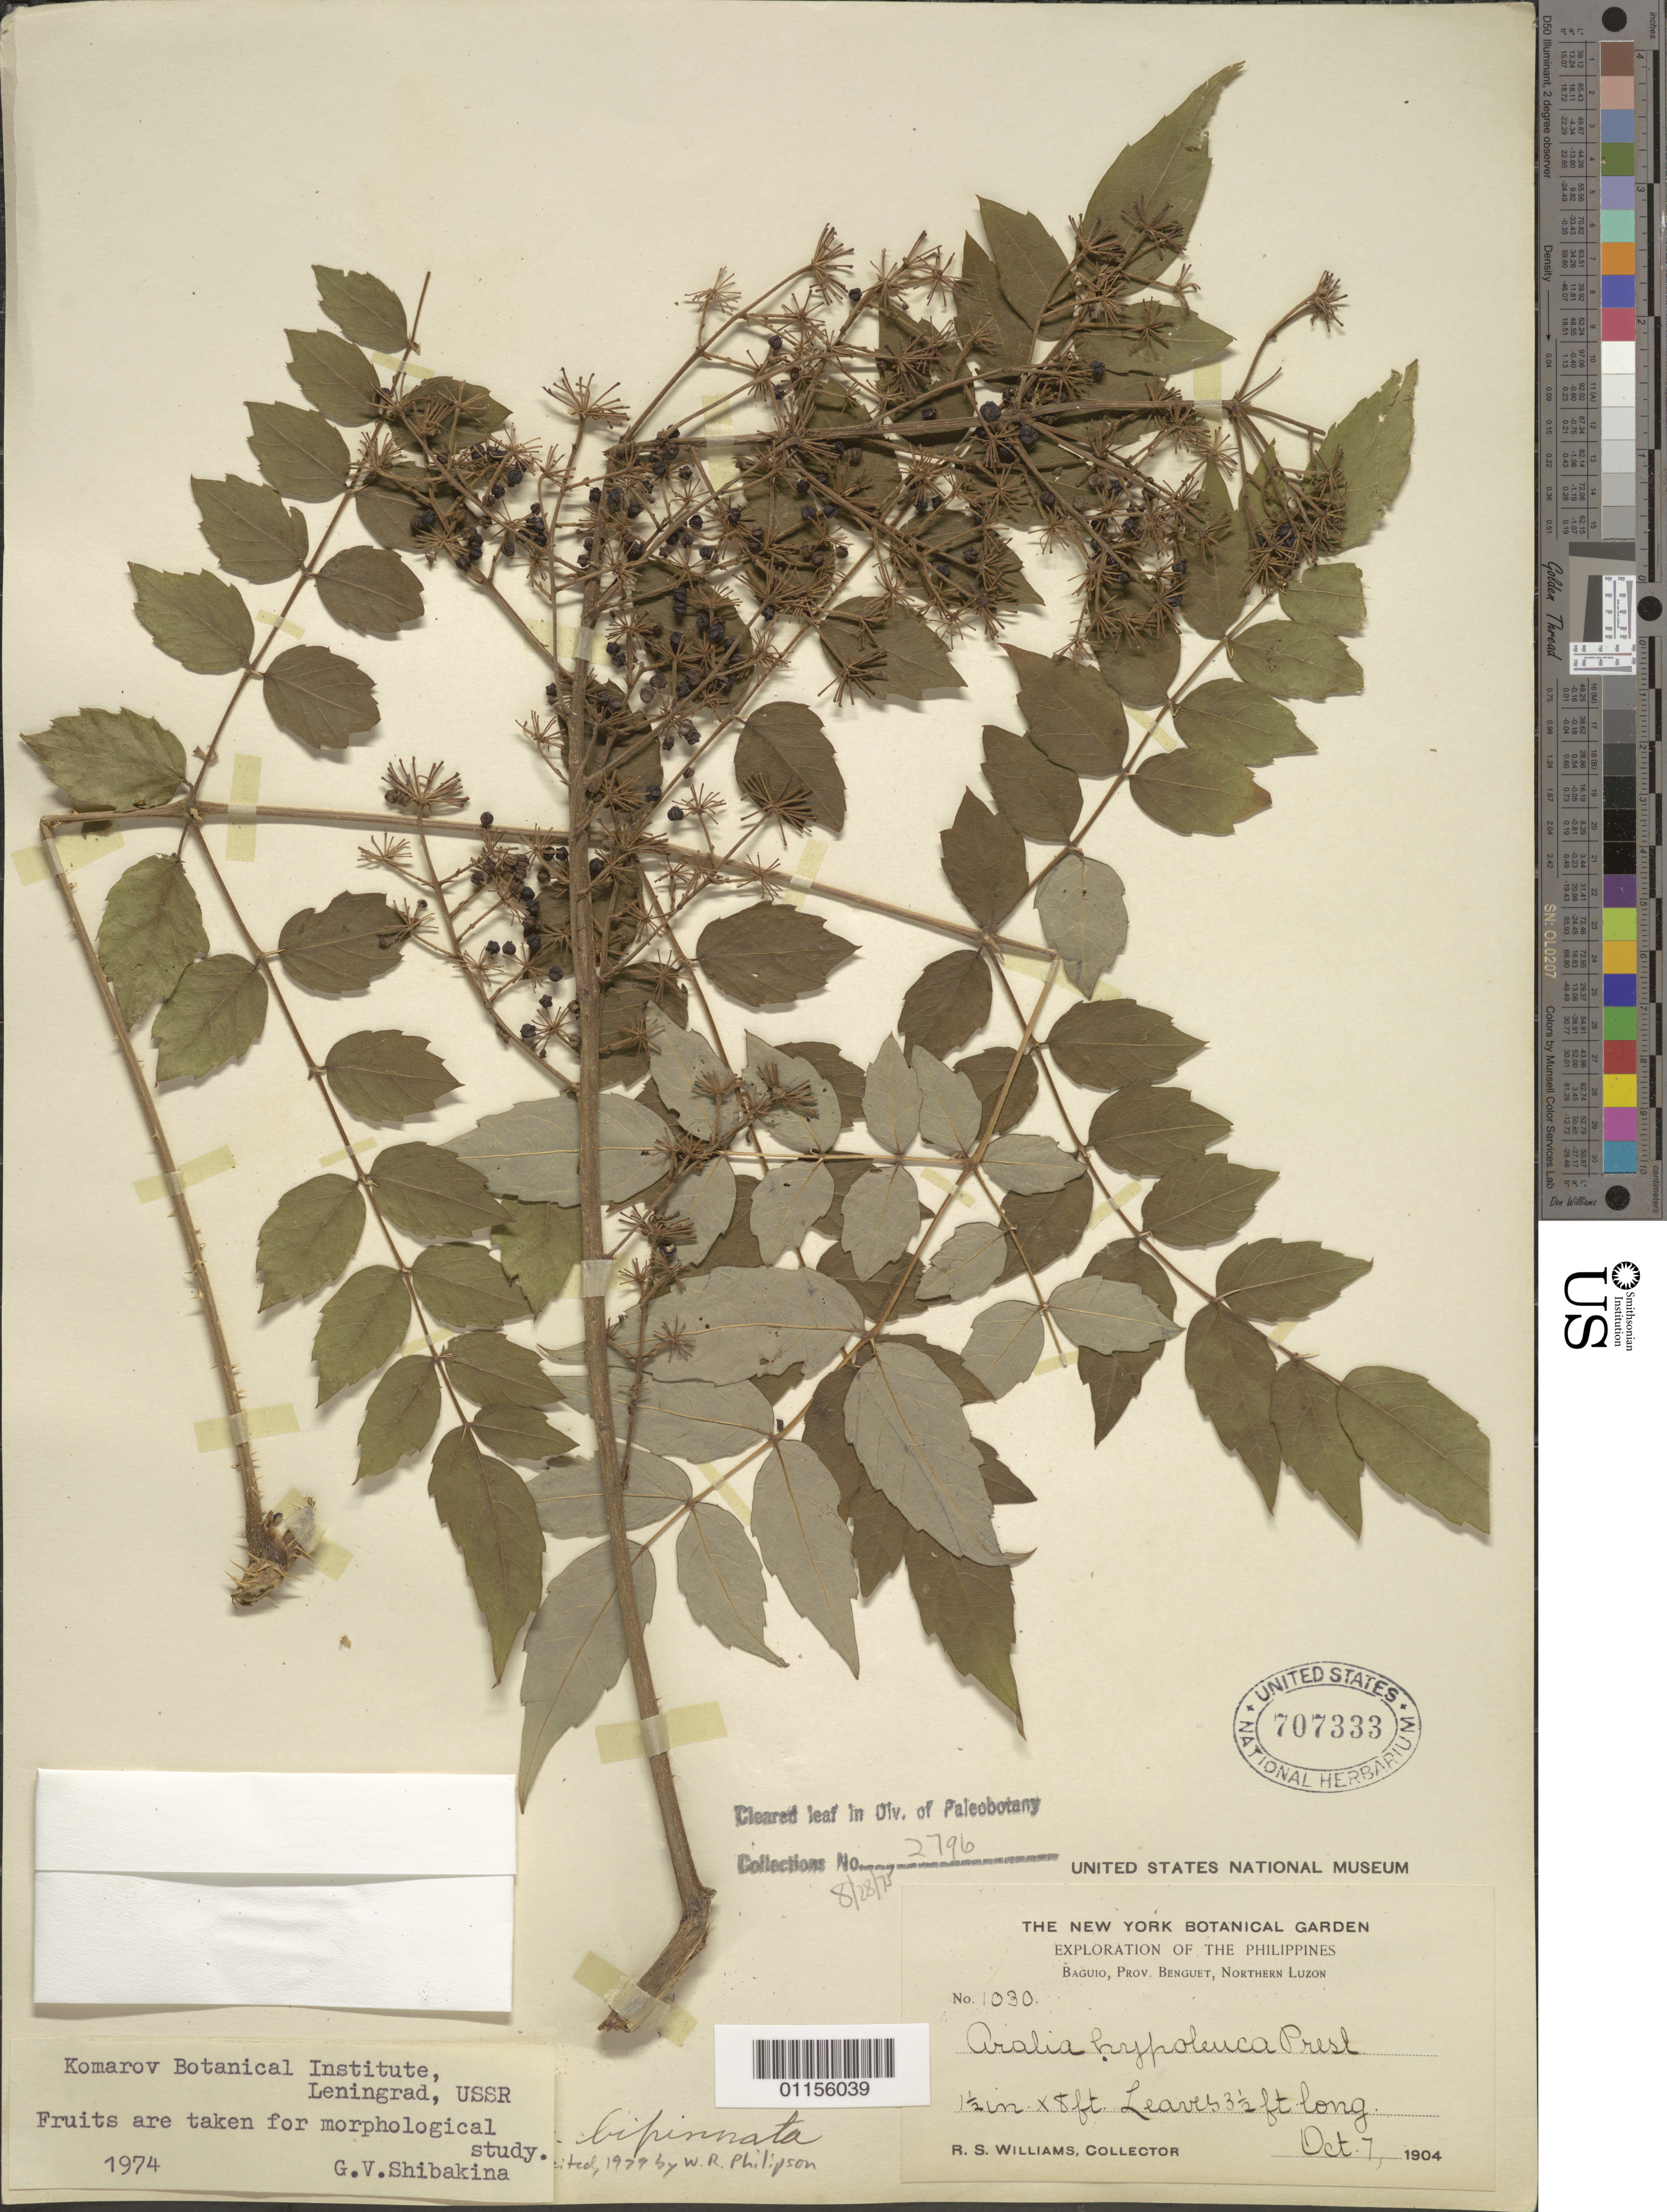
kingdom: Plantae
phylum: Tracheophyta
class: Magnoliopsida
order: Apiales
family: Araliaceae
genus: Aralia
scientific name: Aralia bipinnata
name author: Blanco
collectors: R. S. Williams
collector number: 1030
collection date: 1904-10-07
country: Philippines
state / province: Cordillera (Administrative Region)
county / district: Benguet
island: Luzon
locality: Baguio,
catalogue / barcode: US 707333